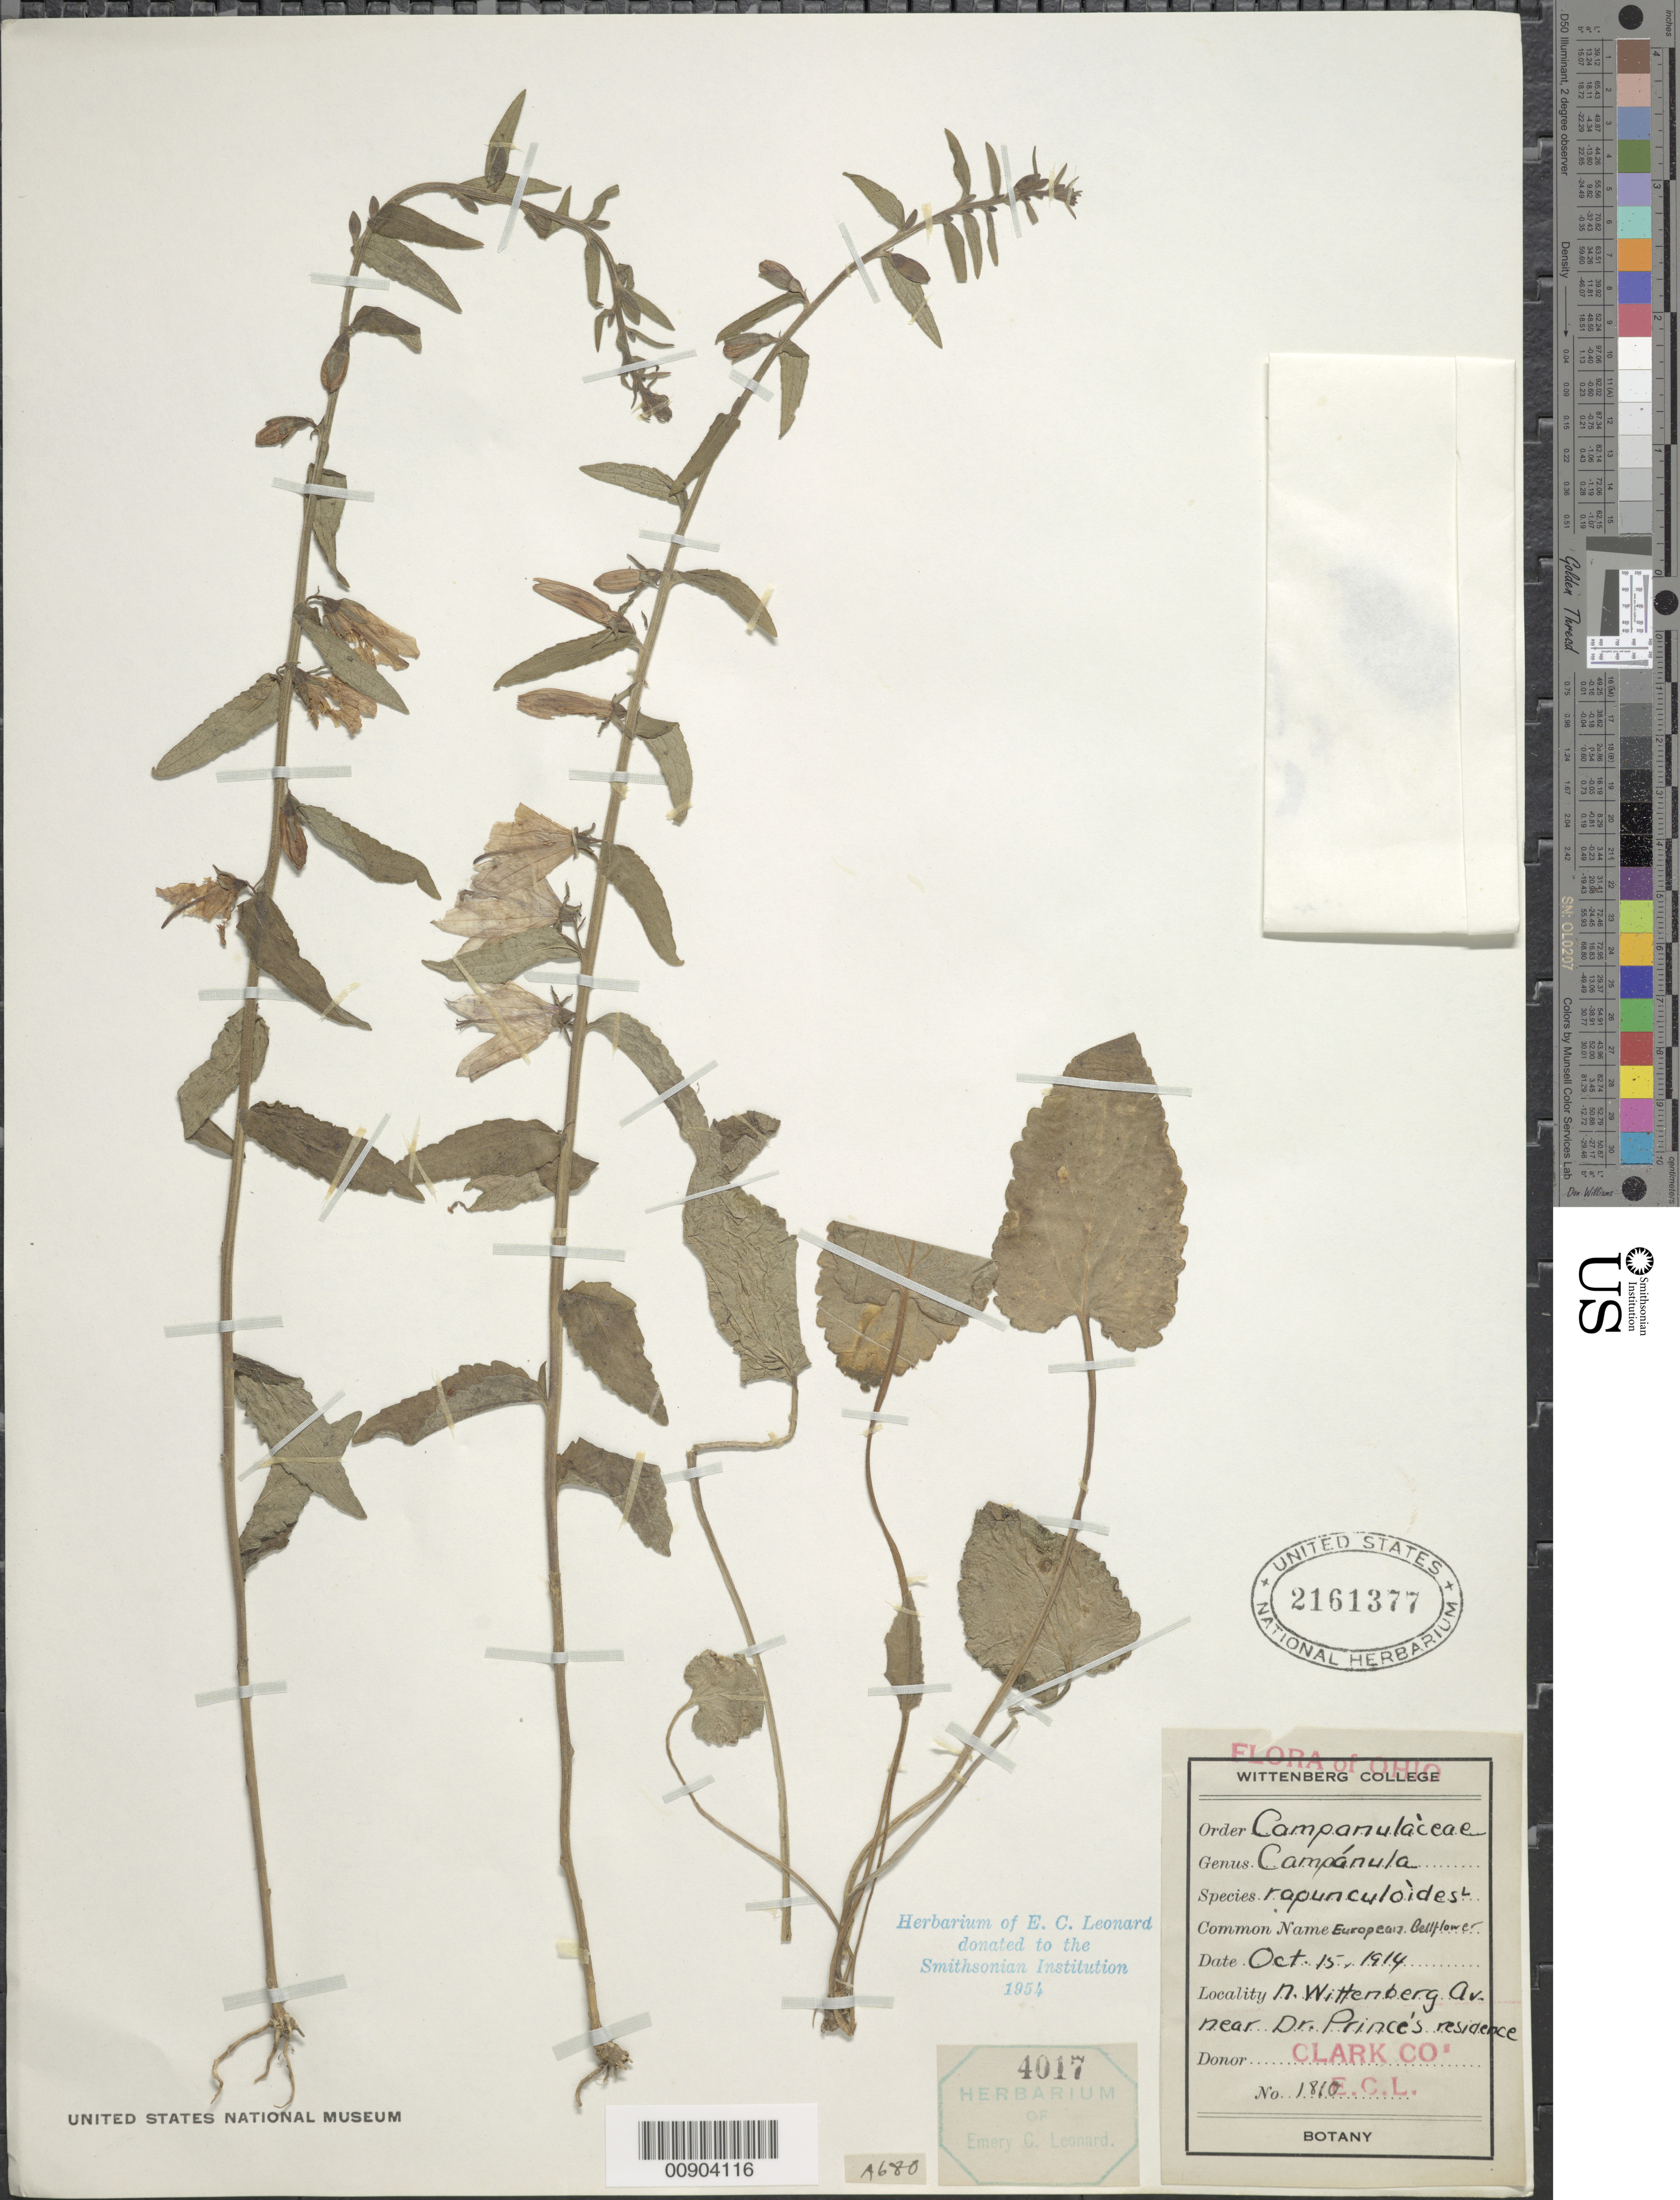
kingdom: Plantae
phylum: Tracheophyta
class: Magnoliopsida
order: Asterales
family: Campanulaceae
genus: Campanula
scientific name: Campanula rapunculoides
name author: L.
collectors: E. C. Leonard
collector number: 1810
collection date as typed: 15 Oct 1914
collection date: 1914-10-15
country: United States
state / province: Ohio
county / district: Clark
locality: N. Wittenberg Av. near Dr. Prince's residence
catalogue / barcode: US 2161377